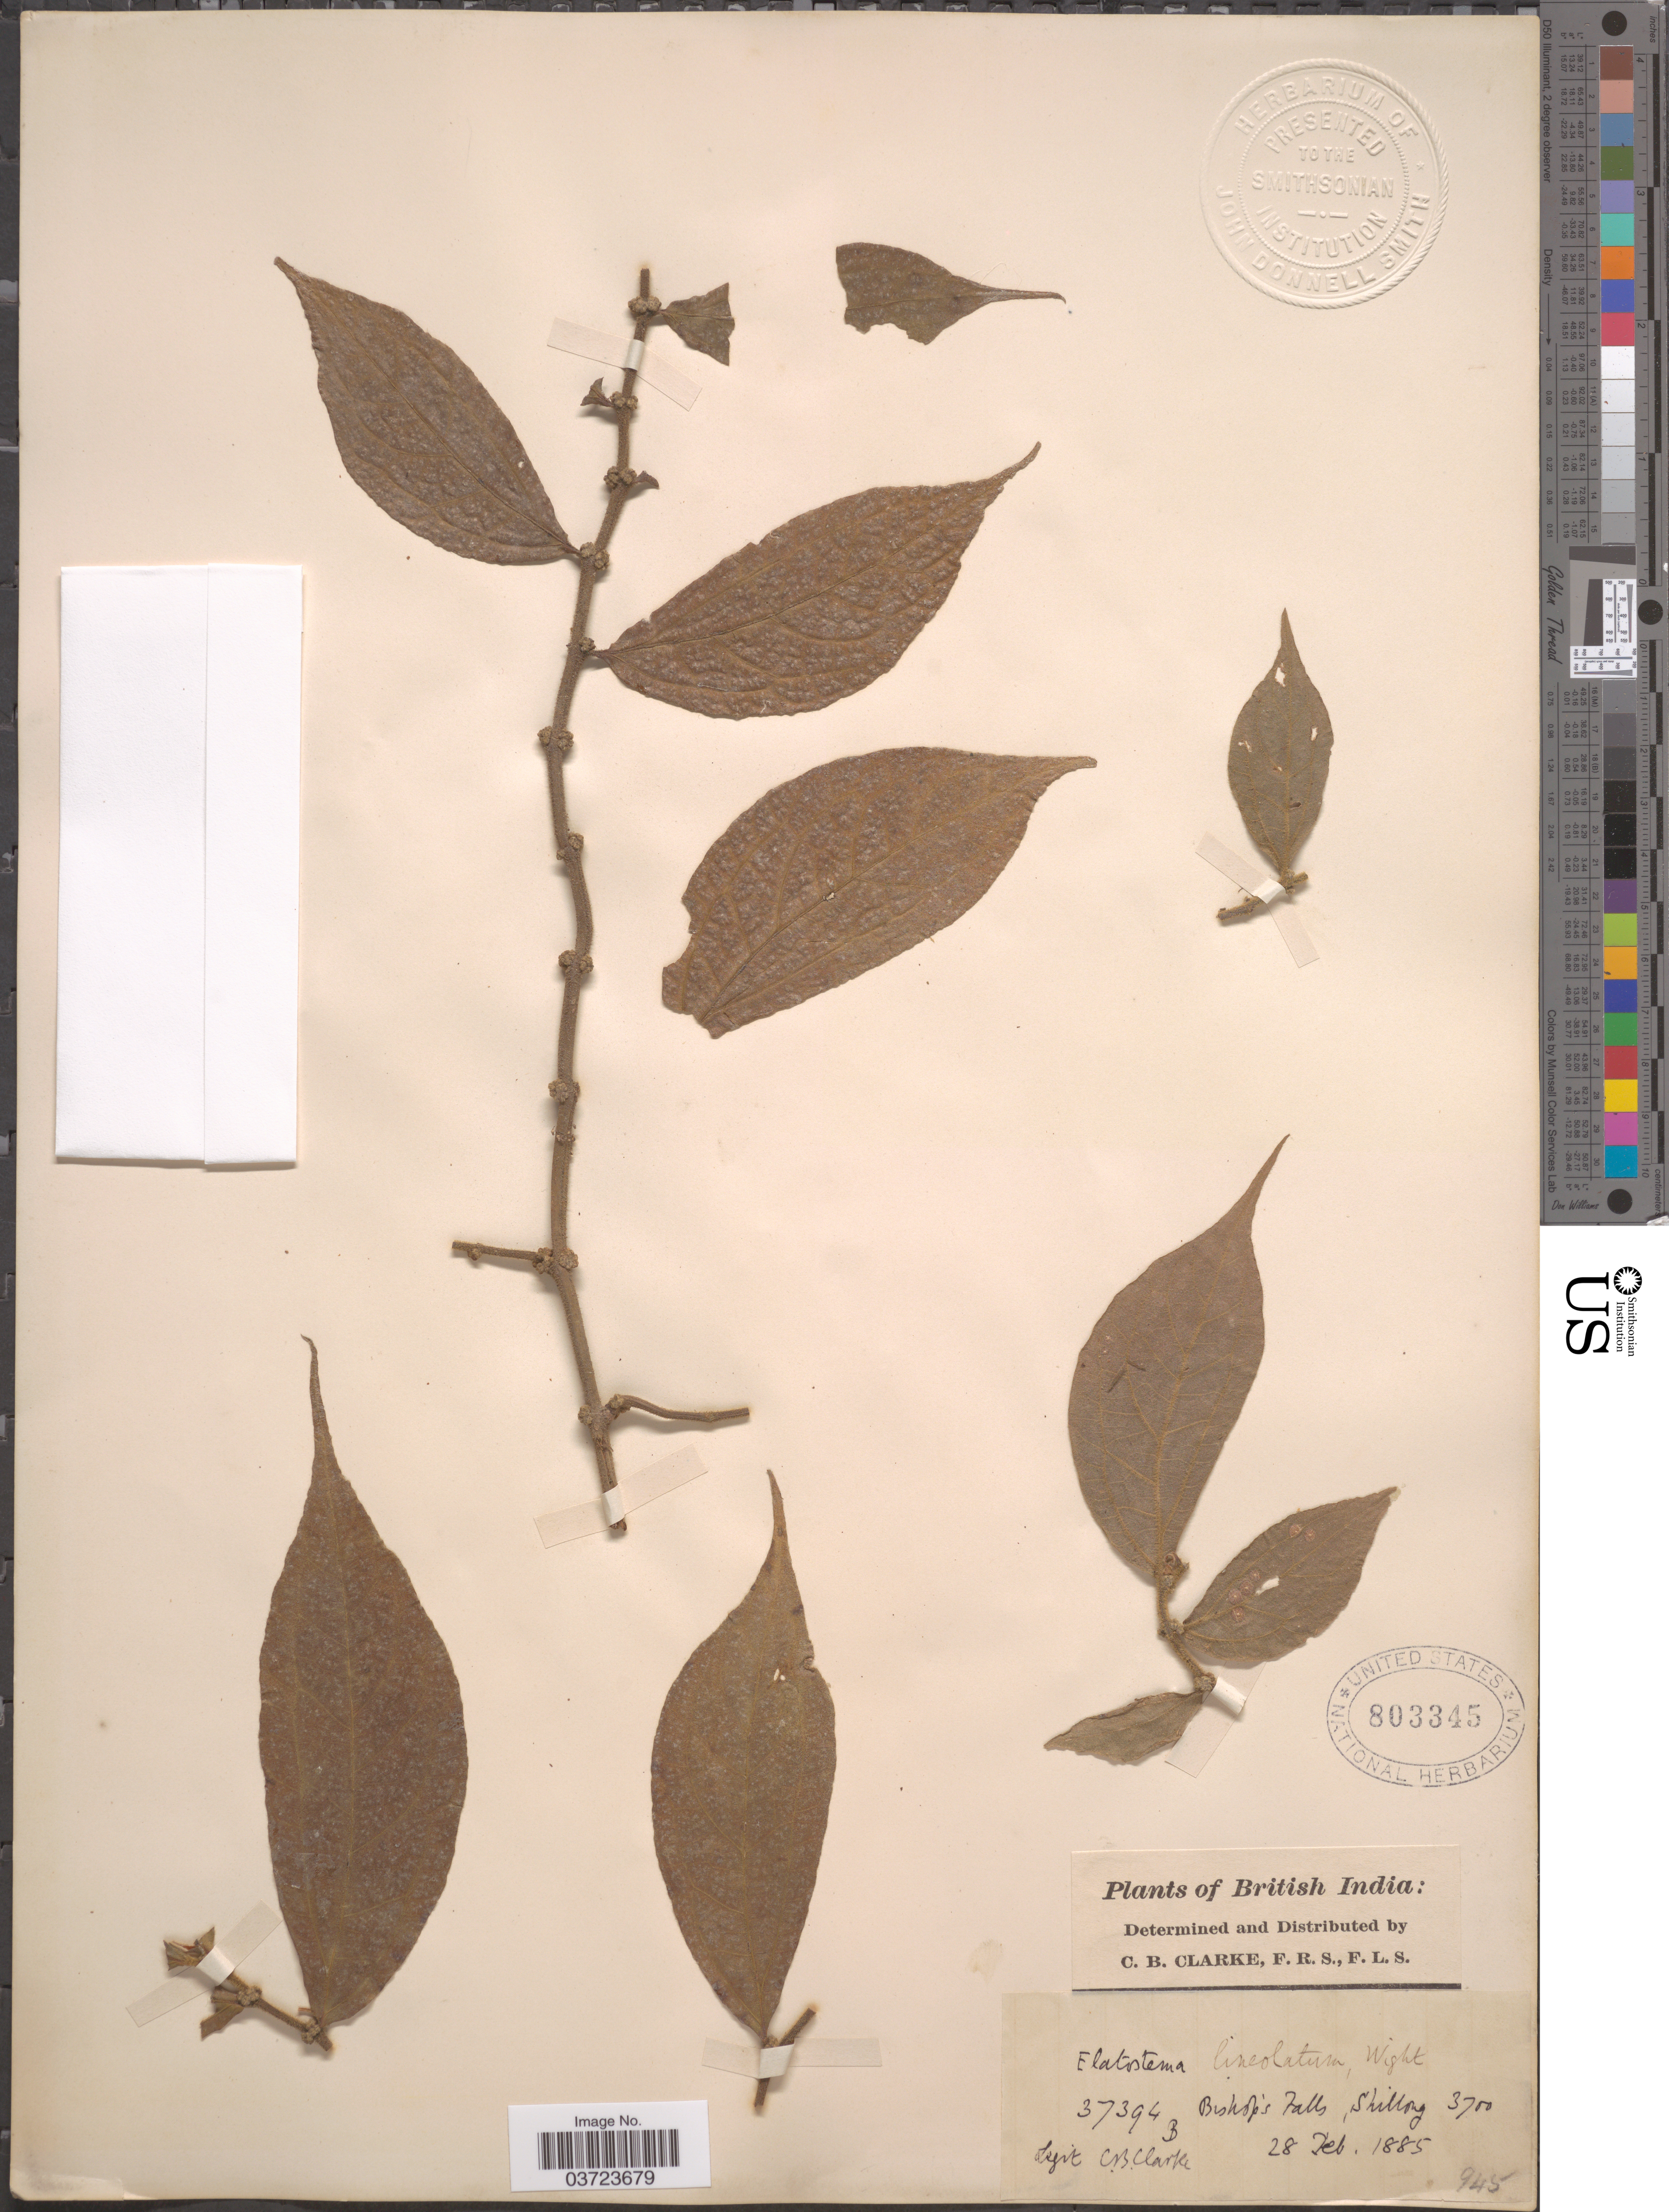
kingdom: Plantae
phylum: Tracheophyta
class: Magnoliopsida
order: Rosales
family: Urticaceae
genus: Elatostema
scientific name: Elatostema lineolatum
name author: Wight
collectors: C. B. Clarke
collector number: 37394 B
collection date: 1885-02-28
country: India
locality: British India. Bishop's Falls, Shillong.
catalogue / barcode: US 803345